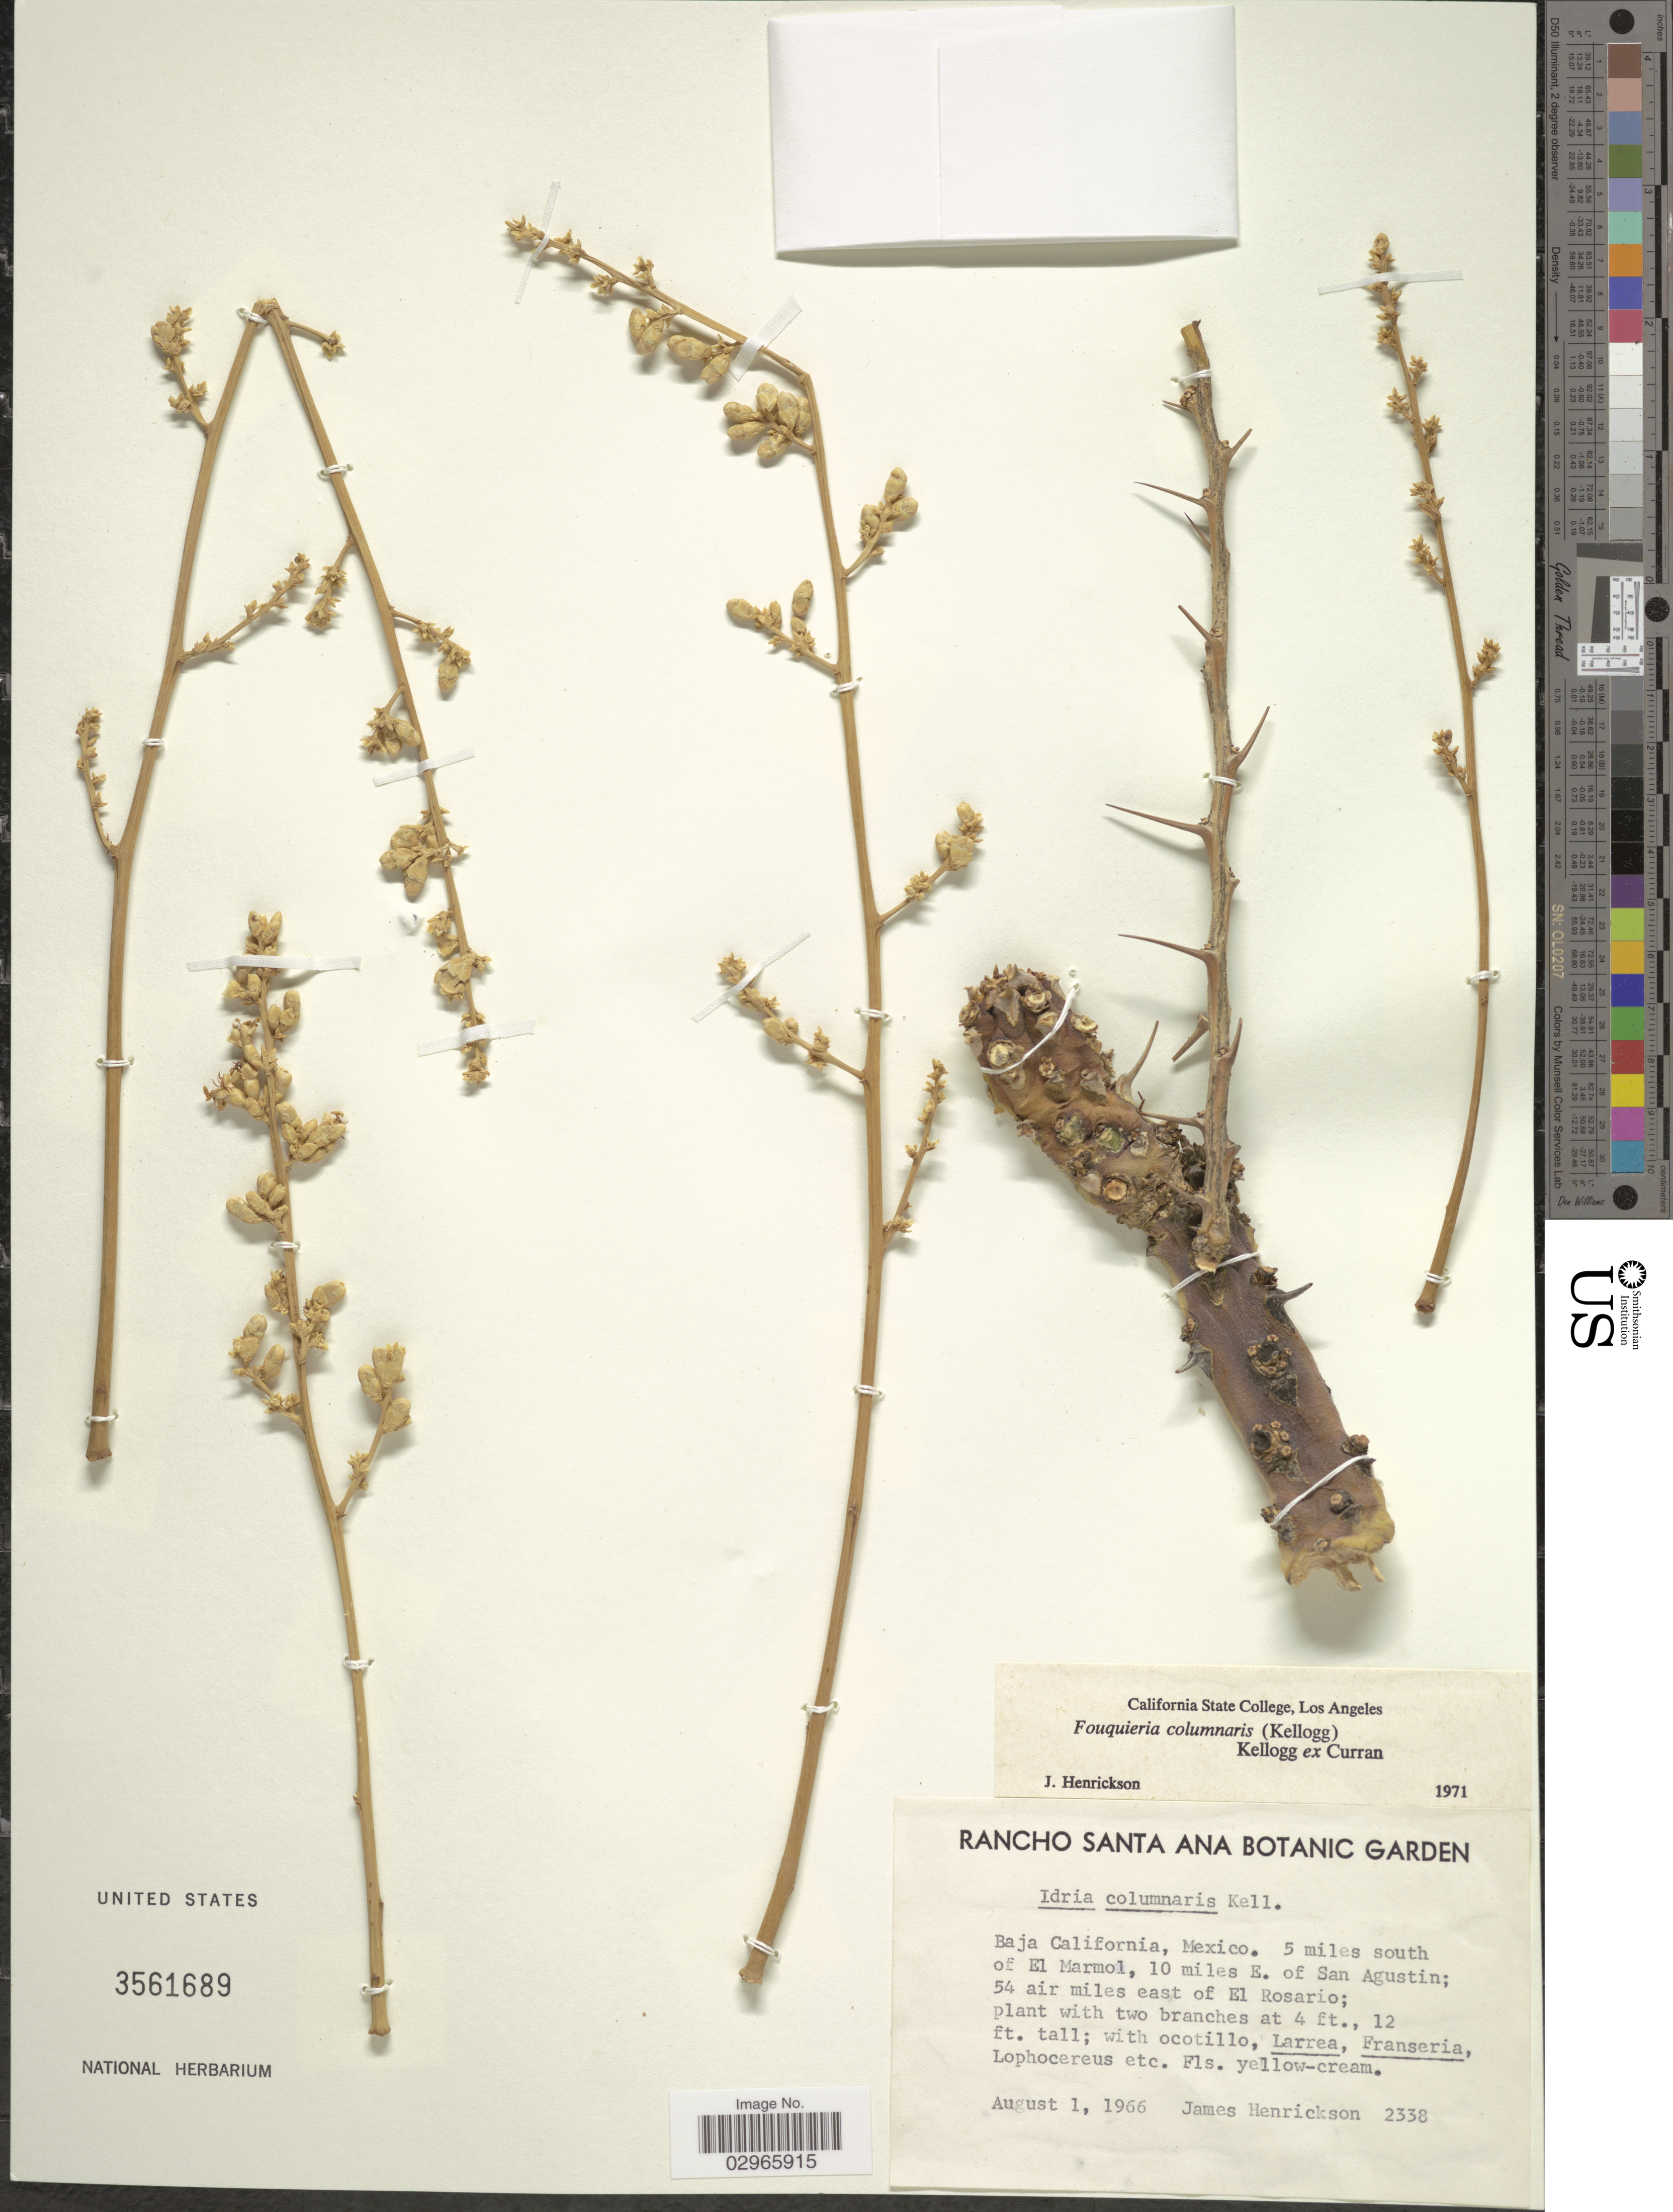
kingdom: Plantae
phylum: Tracheophyta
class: Magnoliopsida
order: Ericales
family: Fouquieriaceae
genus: Fouquieria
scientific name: Fouquieria columnaris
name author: Kellogg ex Curran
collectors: J. S. Henrickson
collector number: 2338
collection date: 1966-08-01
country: Mexico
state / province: Baja California Norte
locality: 5 miles south of El Marmol, 10 miles E. of San Agustin; 54 air miles east of El Rosario.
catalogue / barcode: US 3561689